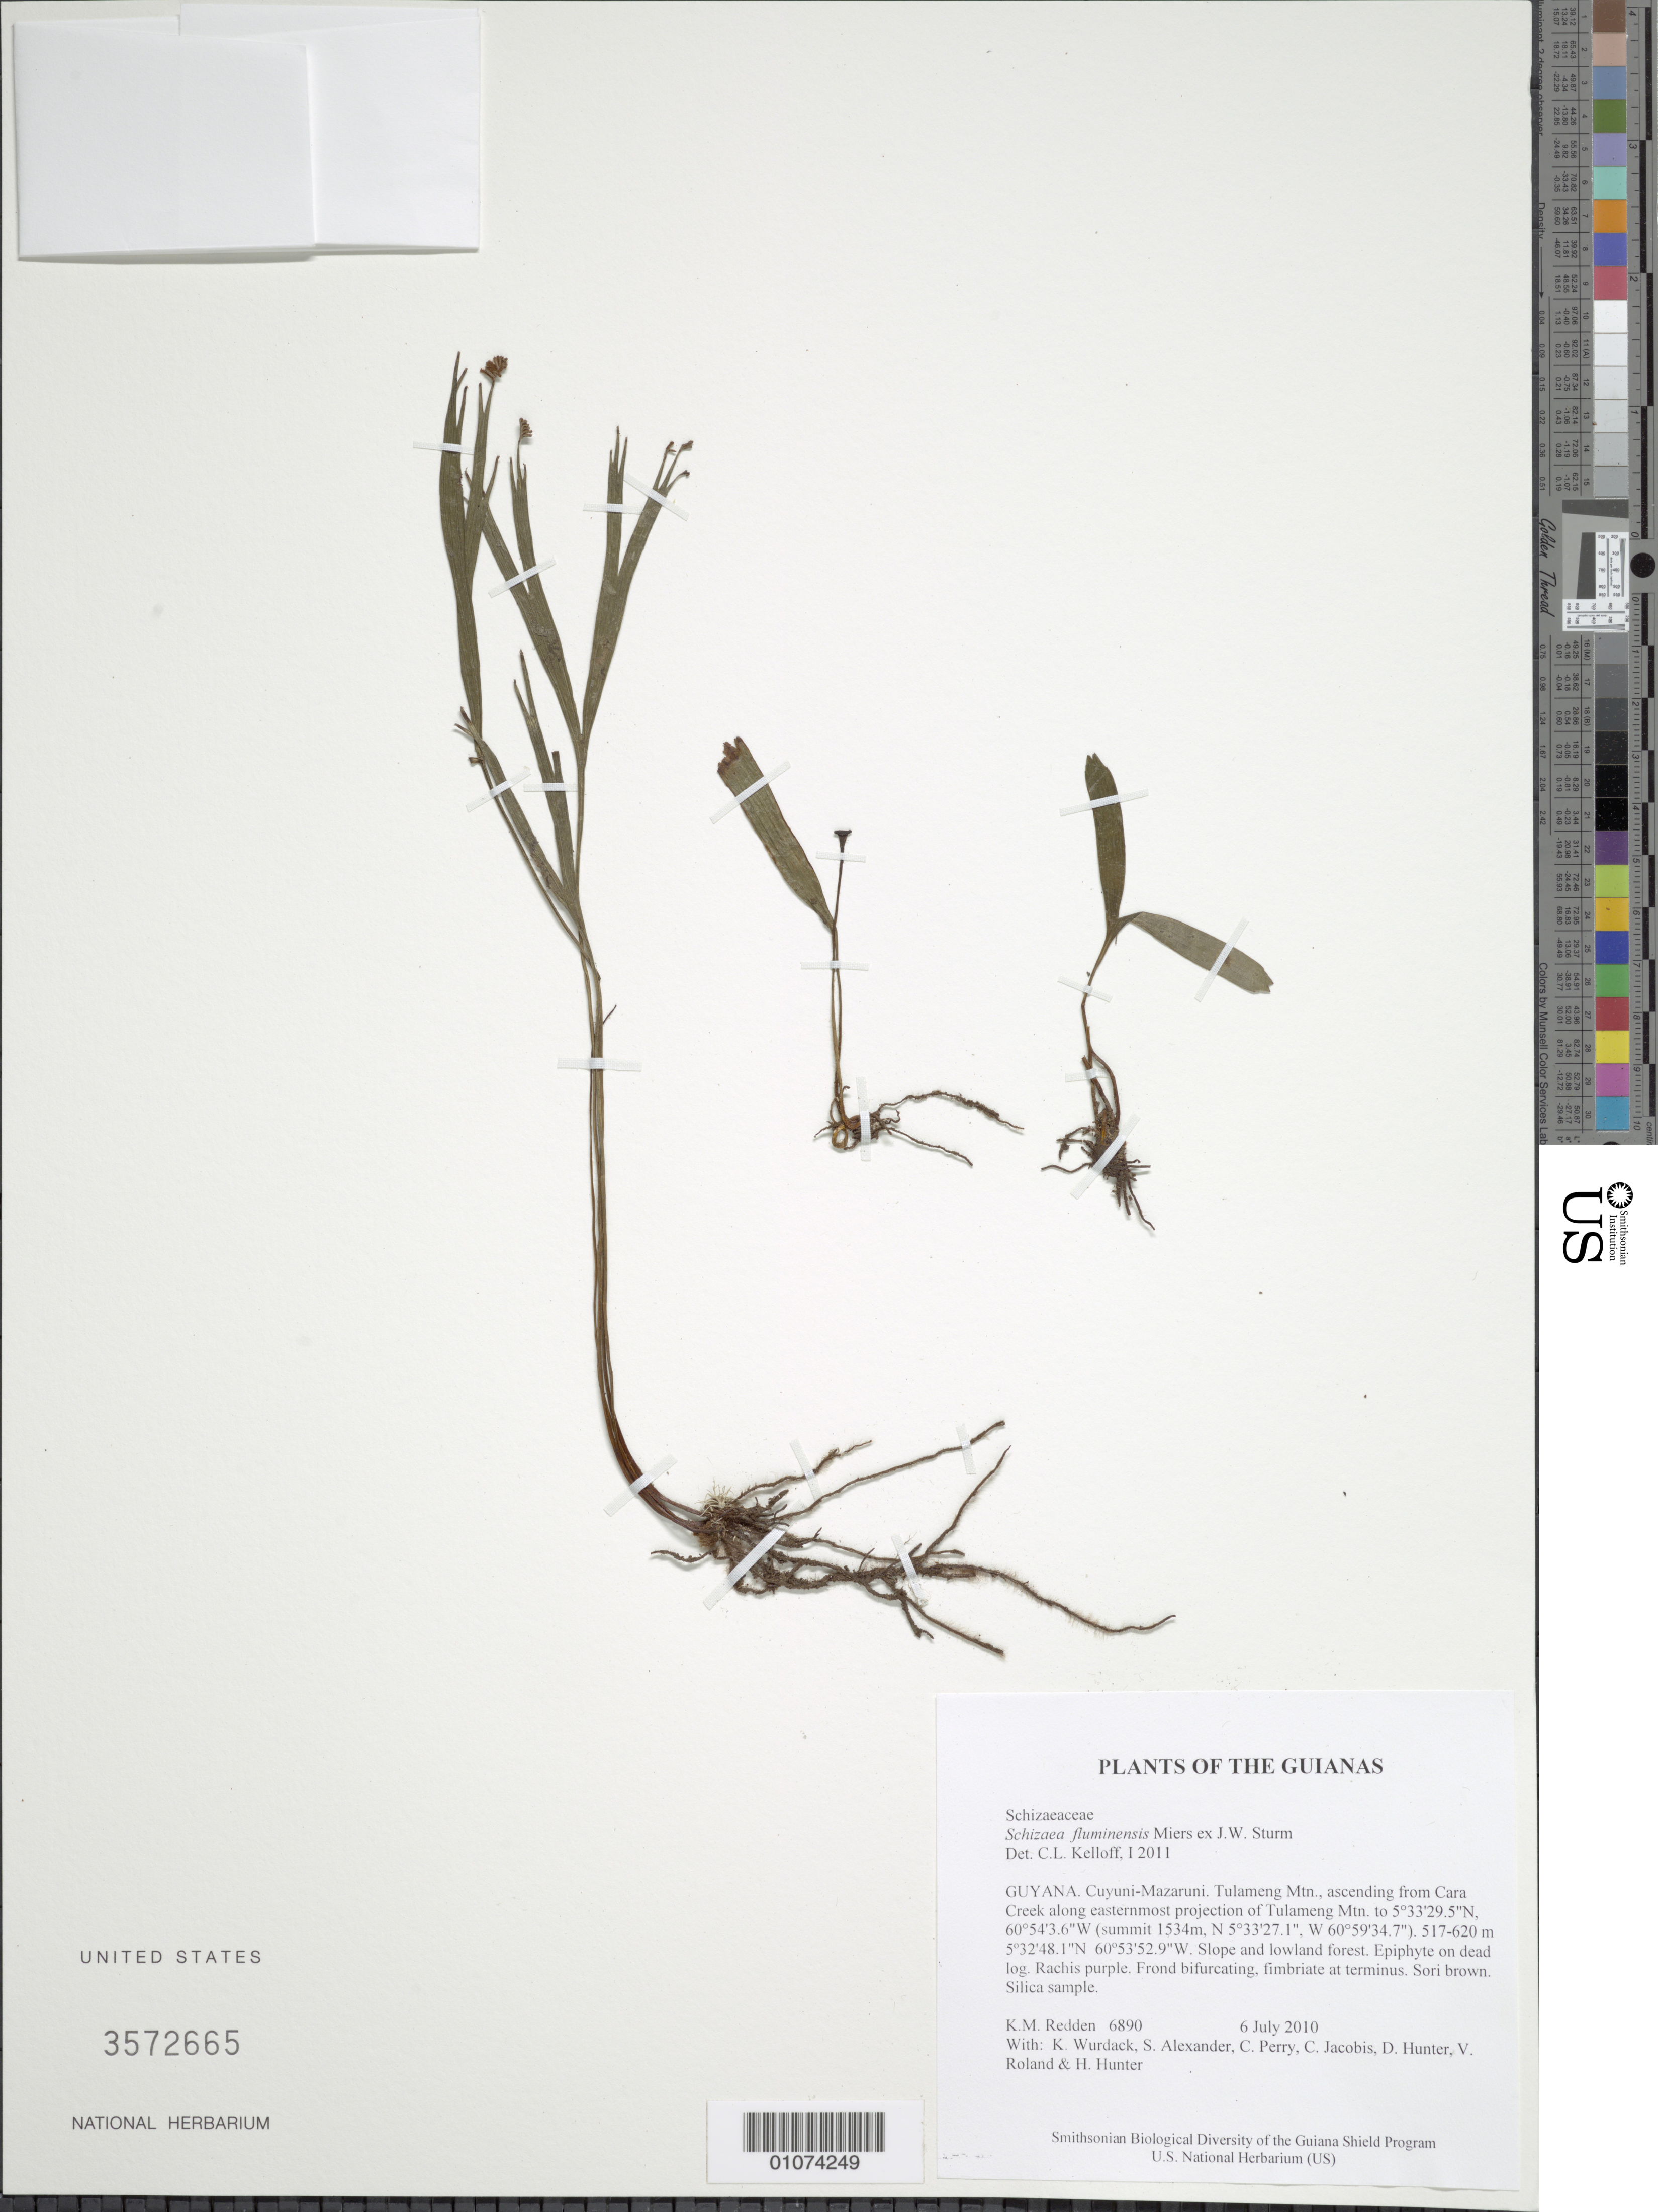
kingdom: Plantae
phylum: Tracheophyta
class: Polypodiopsida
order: Schizaeales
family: Schizaeaceae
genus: Schizaea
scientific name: Schizaea fluminensis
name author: Miers ex J.W. Sturm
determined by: Kelloff, Carol L., (US), Smithsonian Institution - National Museum of Natural History (UNITED STATES)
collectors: K. M. Redden, K. Wurdack, S. N. Alexander, C. Perry, C. Jacobis, D. Hunter, V. Roland & H. Hunter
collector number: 6890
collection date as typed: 6 July 2010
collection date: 2010-07-06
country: Guyana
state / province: Cuyuni-Mazaruni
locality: Tulameng Mtn., ascending from Cara Creek along easternmost projection of Tulameng Mtn. to 5°33'29.5"N, 60°54'3.6"W (summit 1534m, N 5°33'27.1", W 60°59'34.7")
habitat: Slope and lowland forest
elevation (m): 517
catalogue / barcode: US 3572665